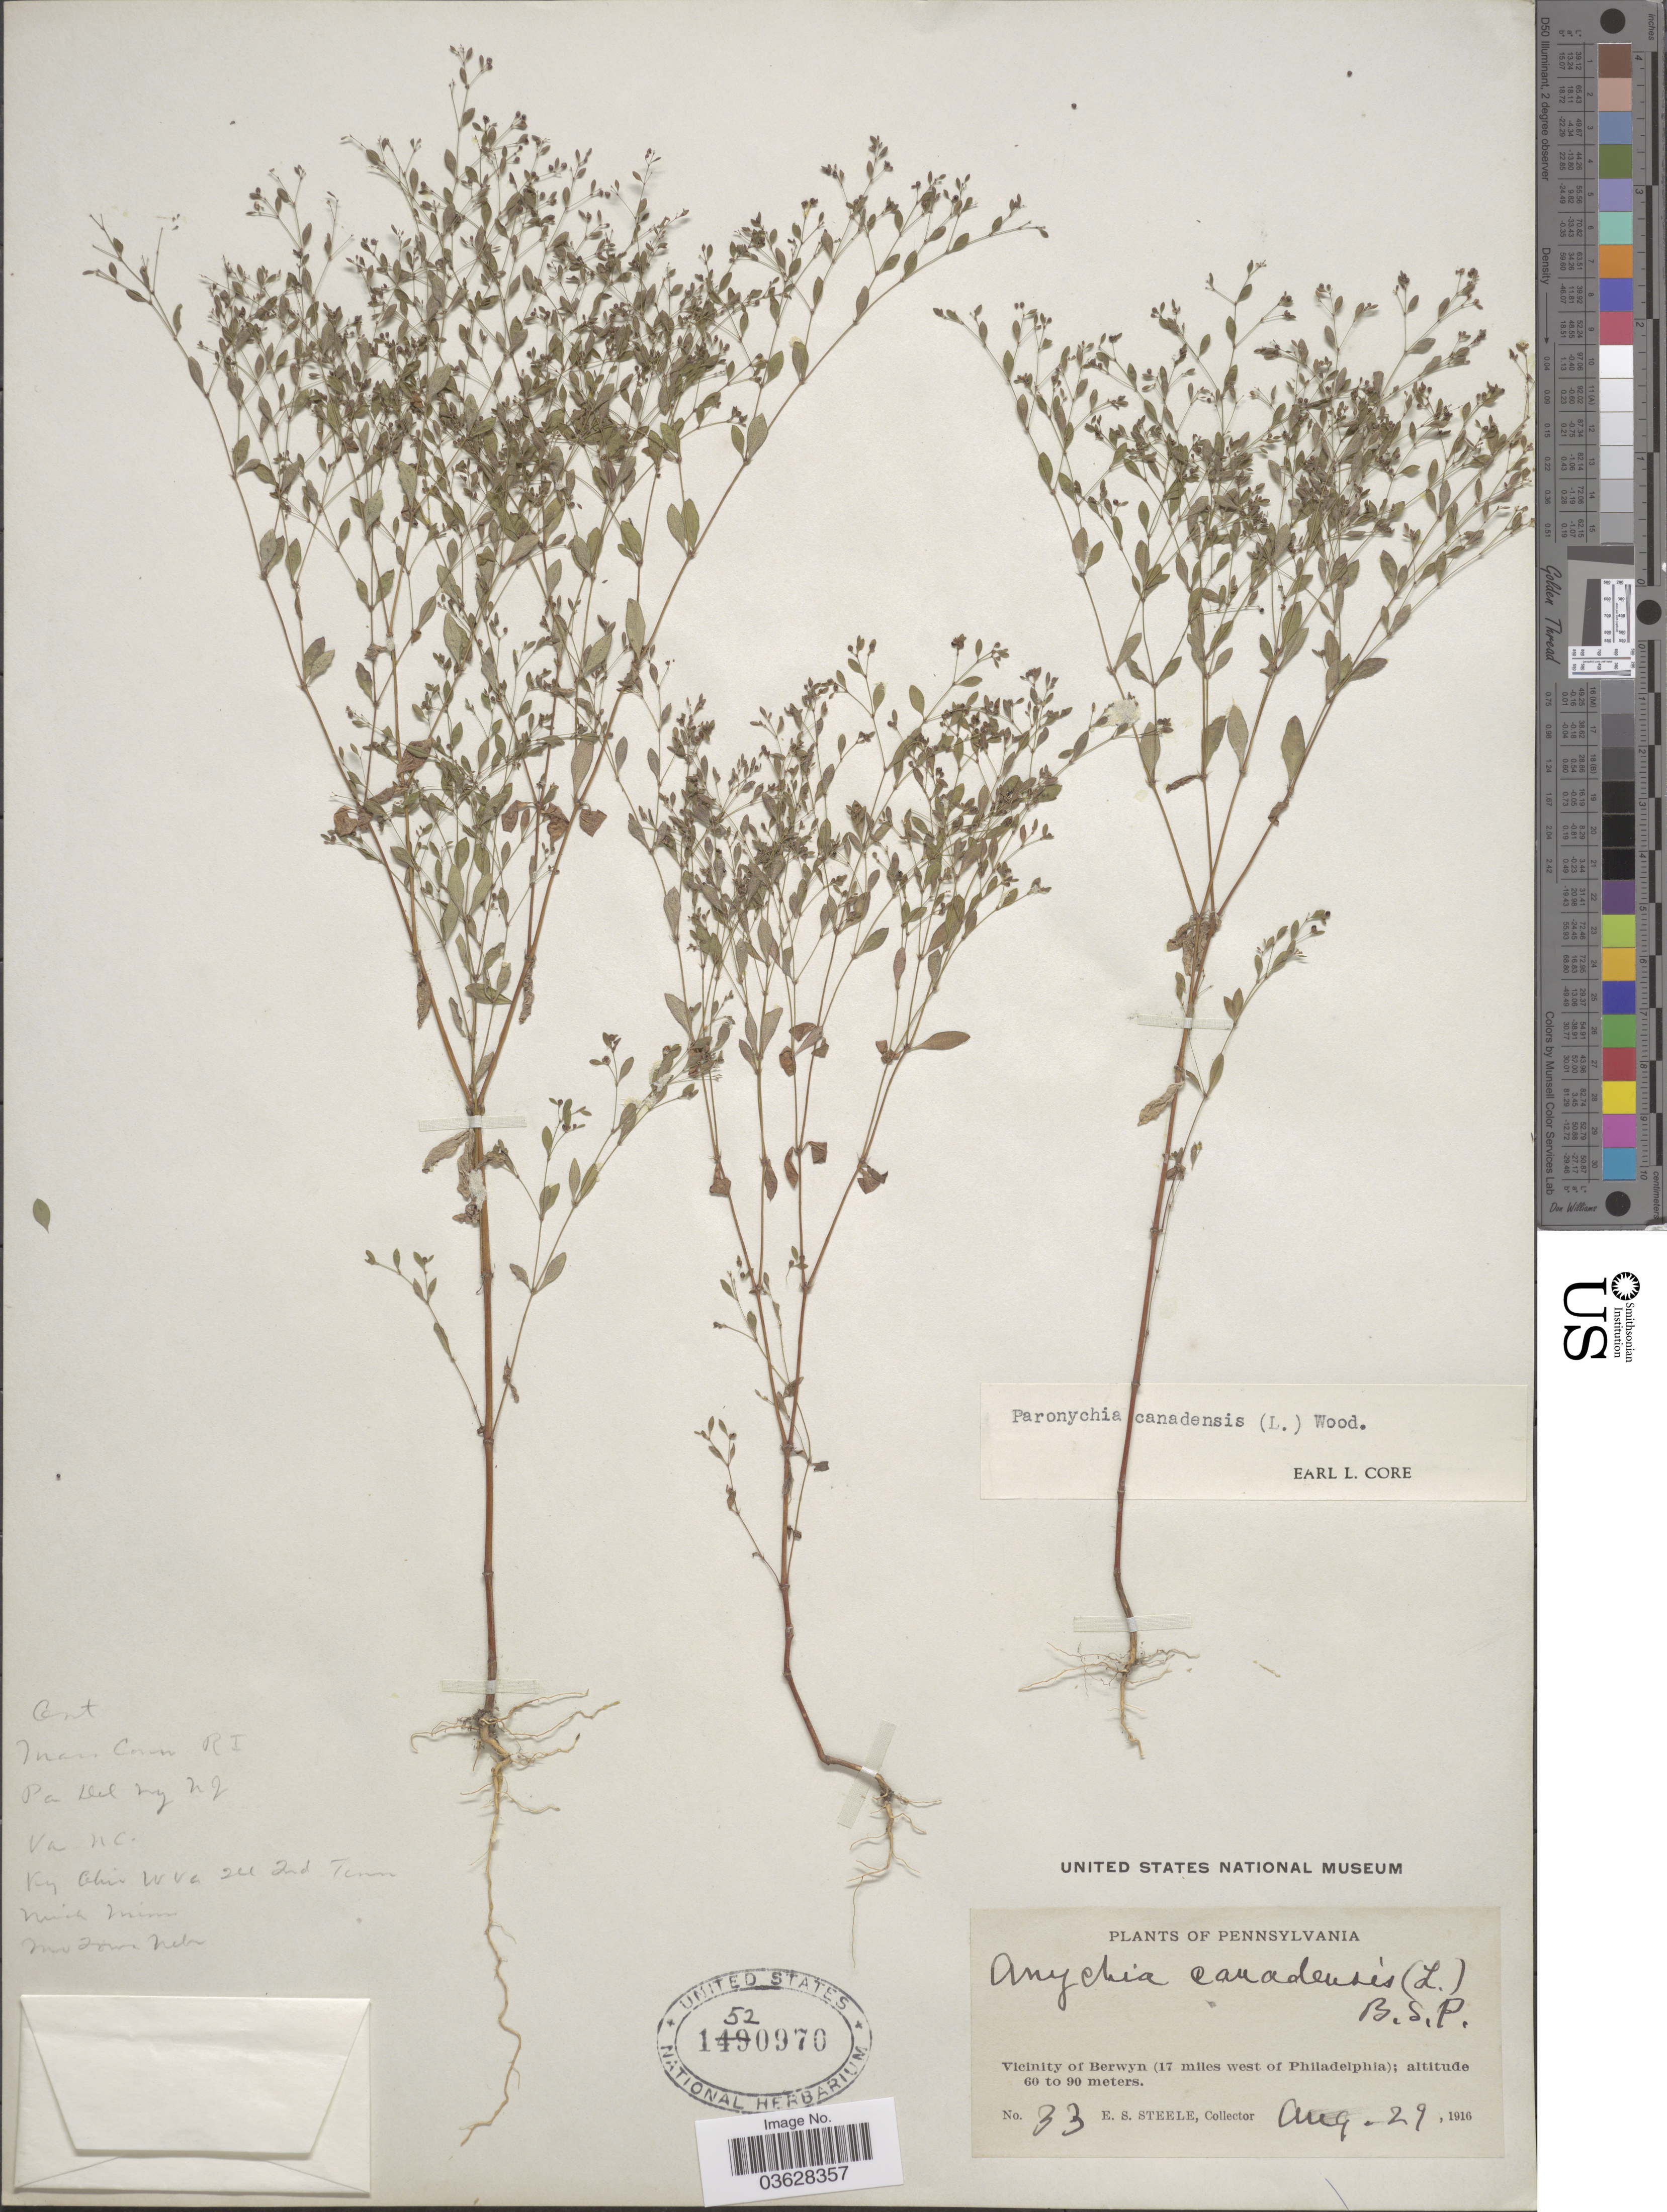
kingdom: Plantae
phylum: Tracheophyta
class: Magnoliopsida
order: Caryophyllales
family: Caryophyllaceae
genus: Paronychia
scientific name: Paronychia canadensis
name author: (L.) Alph. Wood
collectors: E. Steele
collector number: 33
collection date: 1916-08-29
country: United States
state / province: Pennsylvania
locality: Vicinity of Berwyn (17 miles west of Philadelphia).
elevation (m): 60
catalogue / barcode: US 1520970